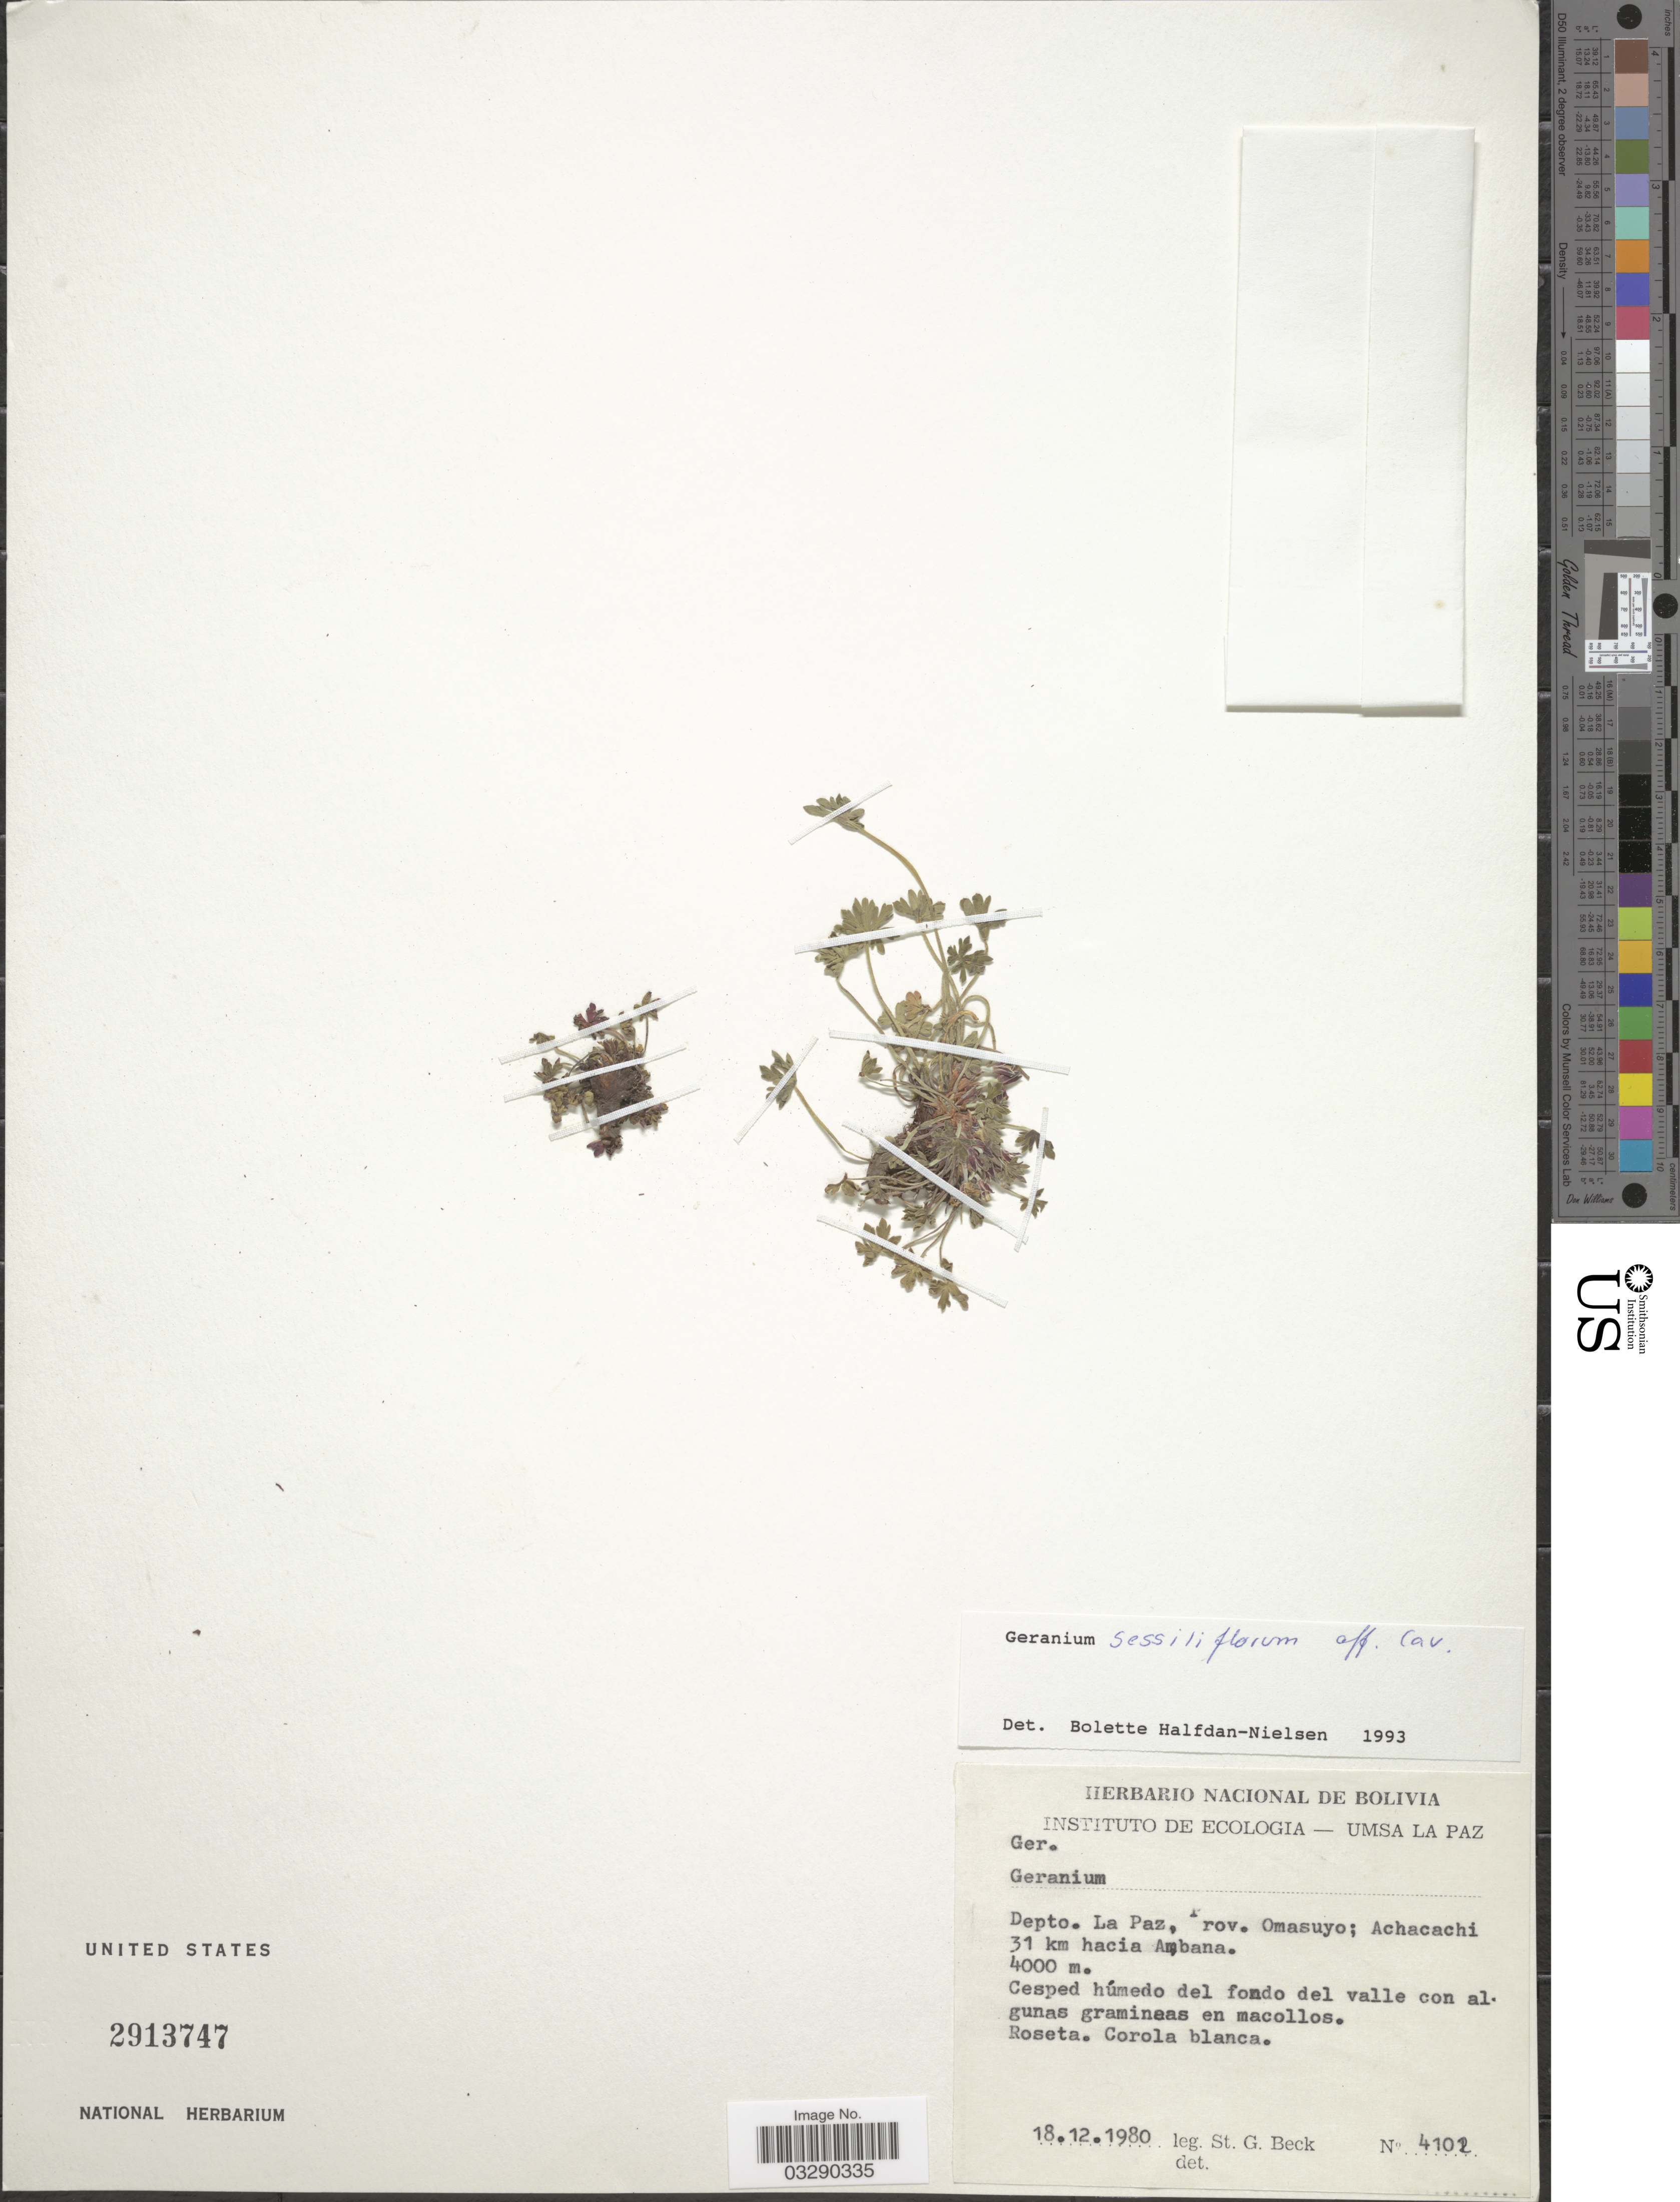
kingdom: Plantae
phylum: Tracheophyta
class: Magnoliopsida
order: Geraniales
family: Geraniaceae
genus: Geranium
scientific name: Geranium sessiliflorum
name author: Cav.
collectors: S. Beck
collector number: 4102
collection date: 1980-12-18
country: Bolivia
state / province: La Paz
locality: Depto. La Paz, Prov. Omasuyo; Achacachi 31 km hacia Ambana.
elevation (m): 4000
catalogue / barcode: US 2913747